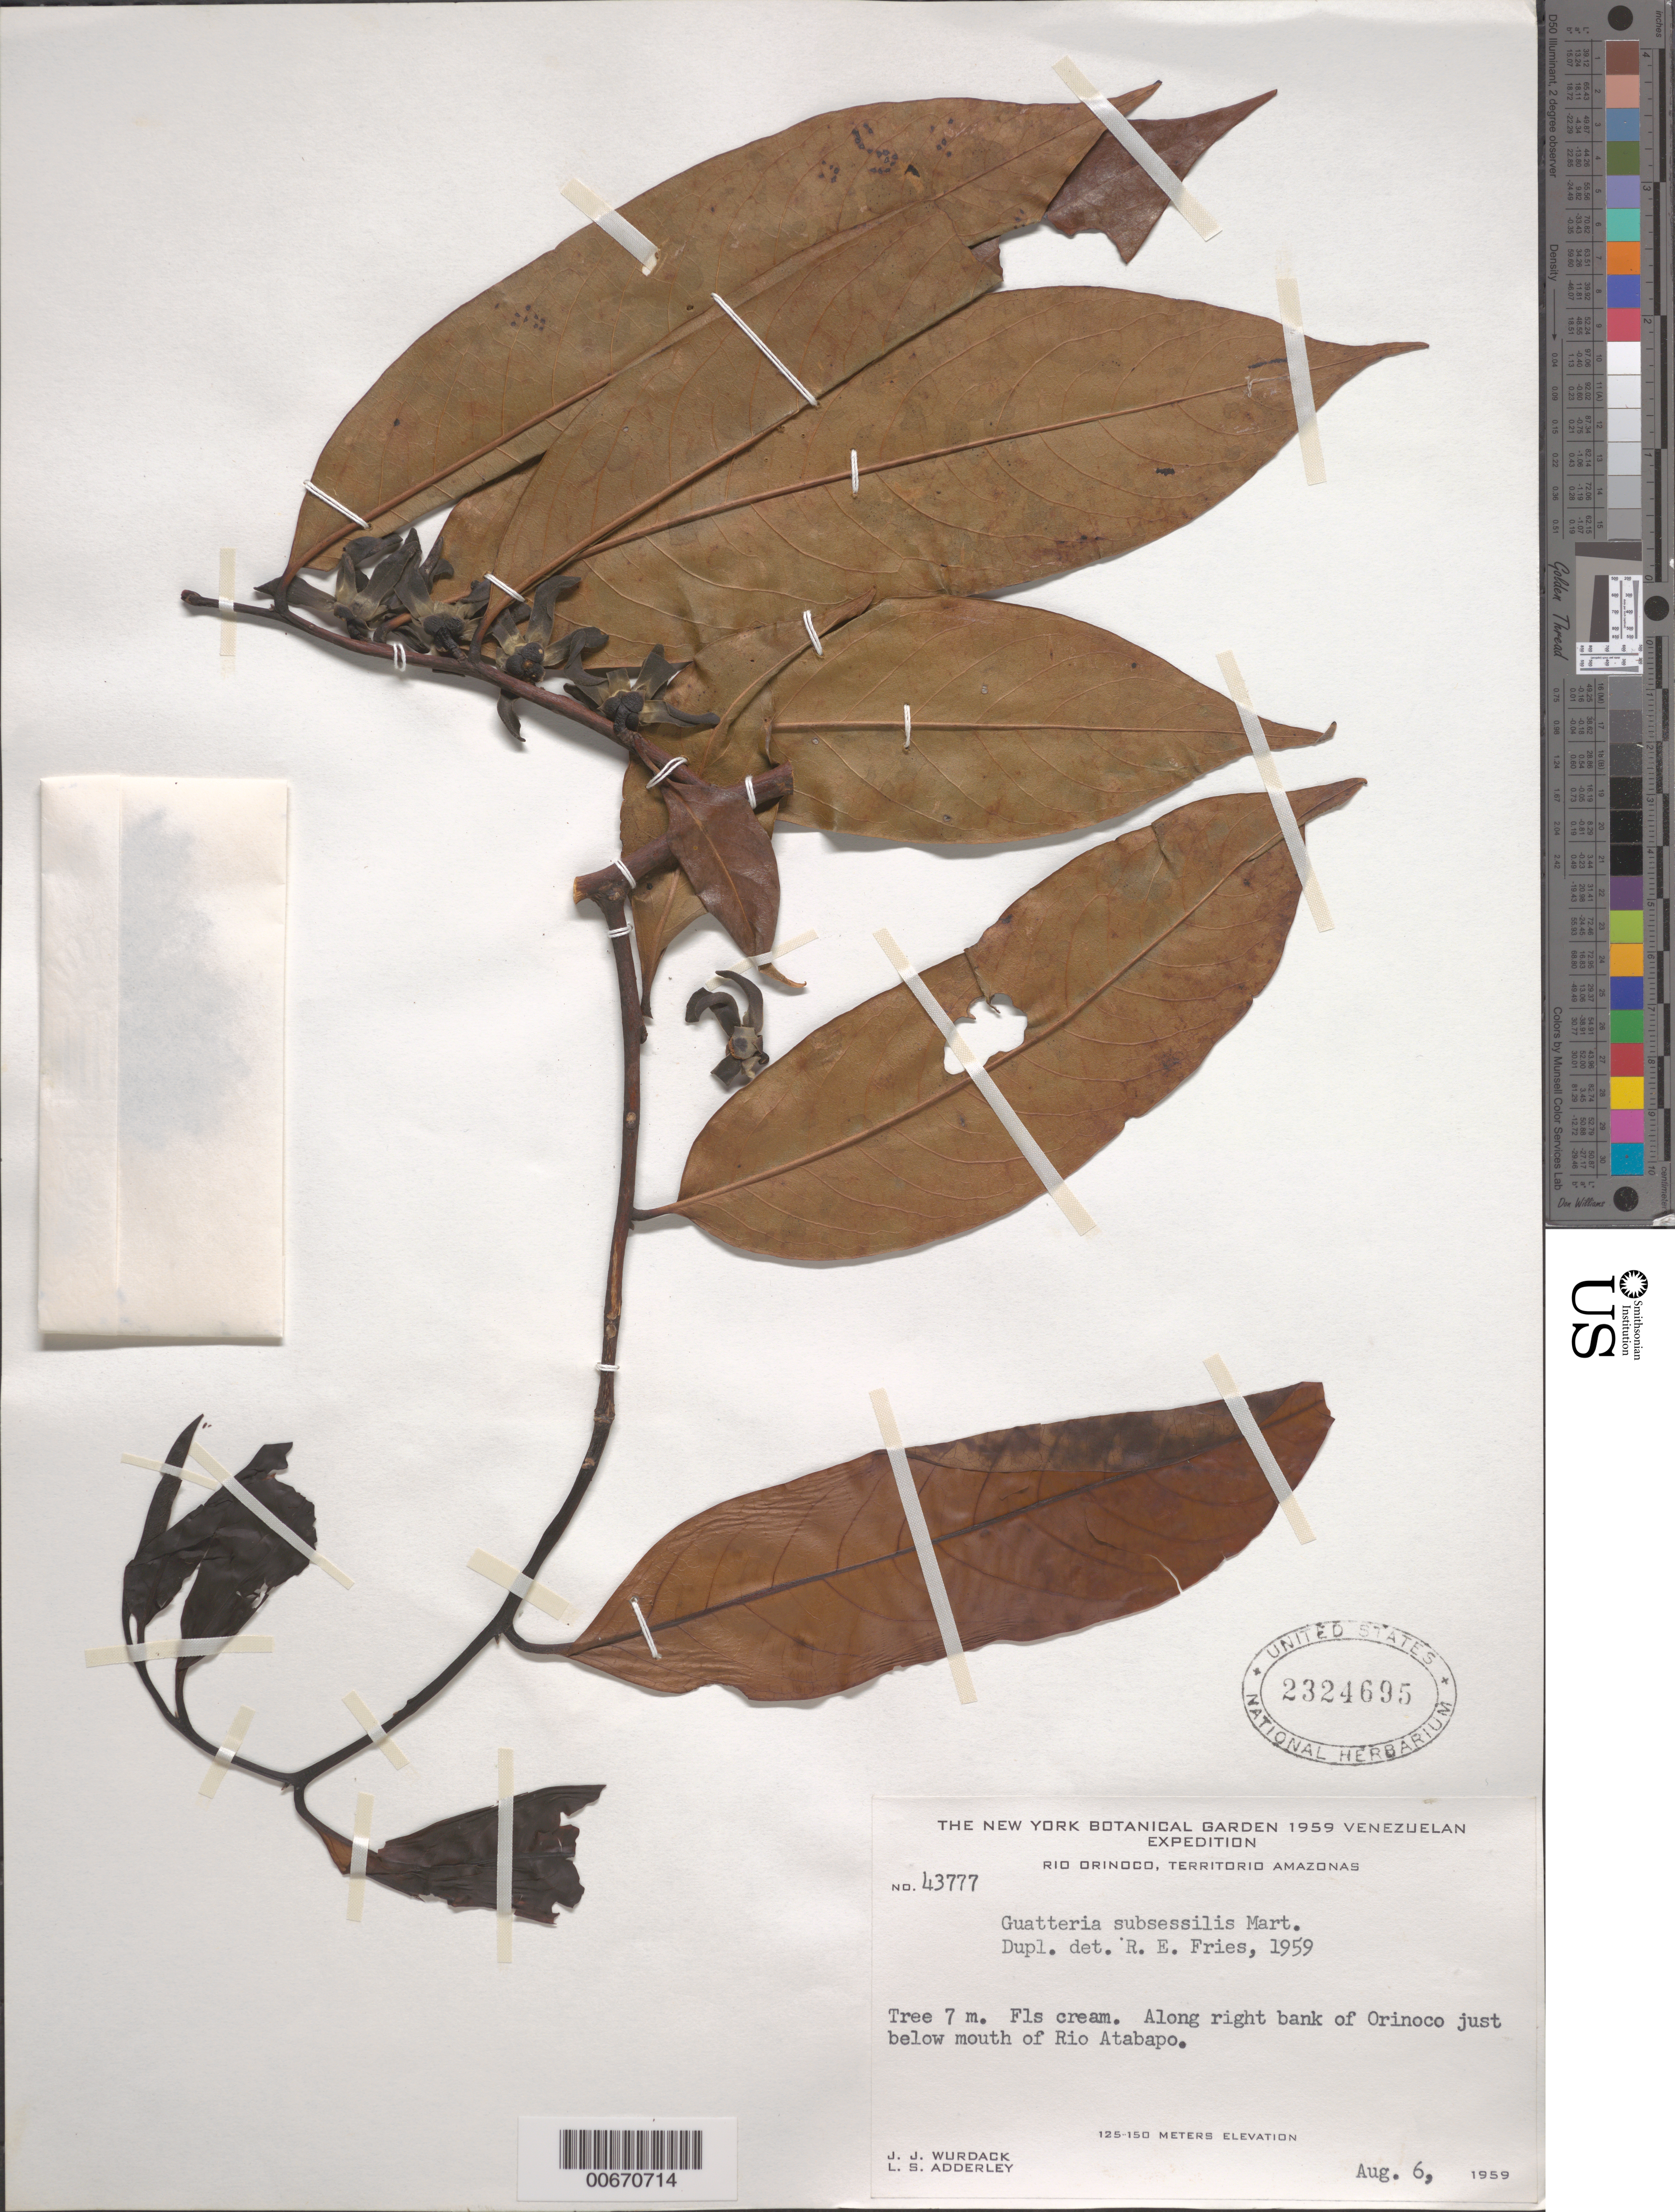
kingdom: Plantae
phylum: Tracheophyta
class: Magnoliopsida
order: Magnoliales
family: Annonaceae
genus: Guatteria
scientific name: Guatteria subsessilis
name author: Mart.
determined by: Fries, R. E.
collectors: J. J. Wurdack & L. S. Adderley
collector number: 43777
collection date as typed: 6-Aug-59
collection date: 1959-08-06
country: Venezuela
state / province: Amazonas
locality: Río Orinoco, Río Atabapo, just below mouth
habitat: Along right bank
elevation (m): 125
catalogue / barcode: US 2324695